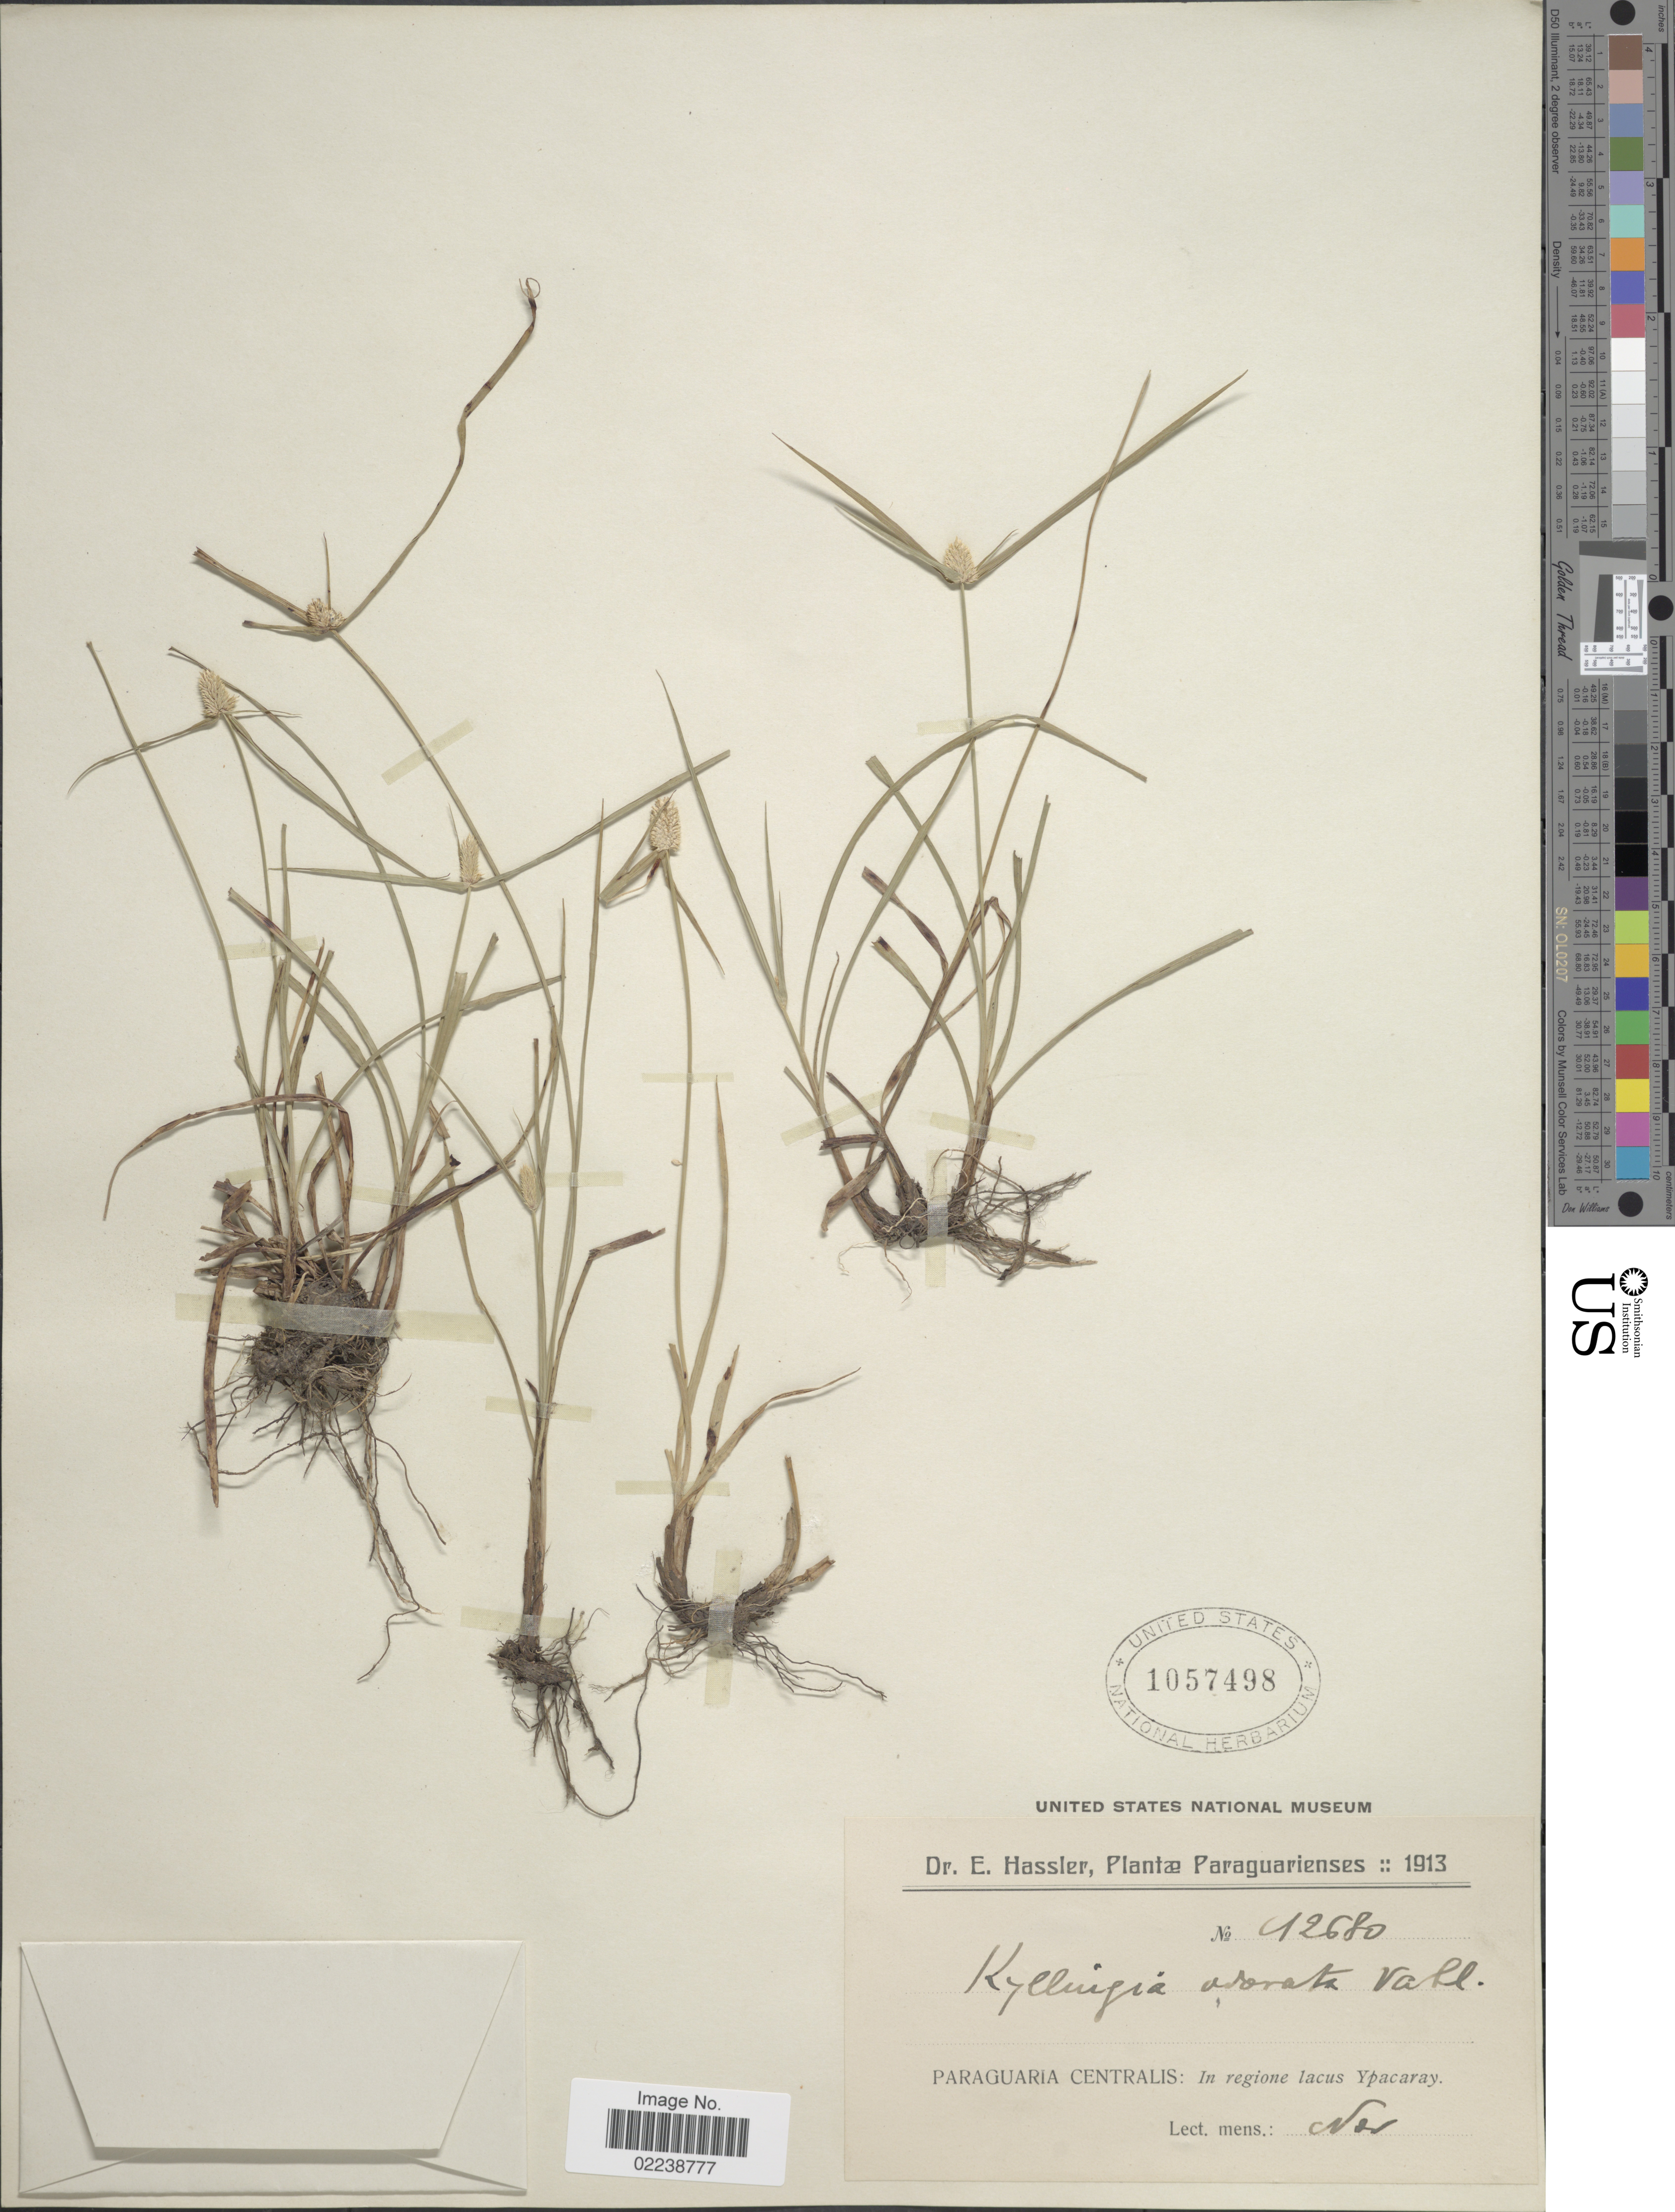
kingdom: Plantae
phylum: Tracheophyta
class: Liliopsida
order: Poales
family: Cyperaceae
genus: Cyperus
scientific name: Cyperus sesquiflorus subsp. sesquiflorus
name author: (Torr.) Mattf. & Kük.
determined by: Strong, M. T., (US), Smithsonian Institution - National Museum of Natural History (UNITED STATES)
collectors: E. Hassler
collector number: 12680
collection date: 1913-11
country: Paraguay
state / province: Paraguari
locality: In regione lacus Ypacaray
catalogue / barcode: US 1057498